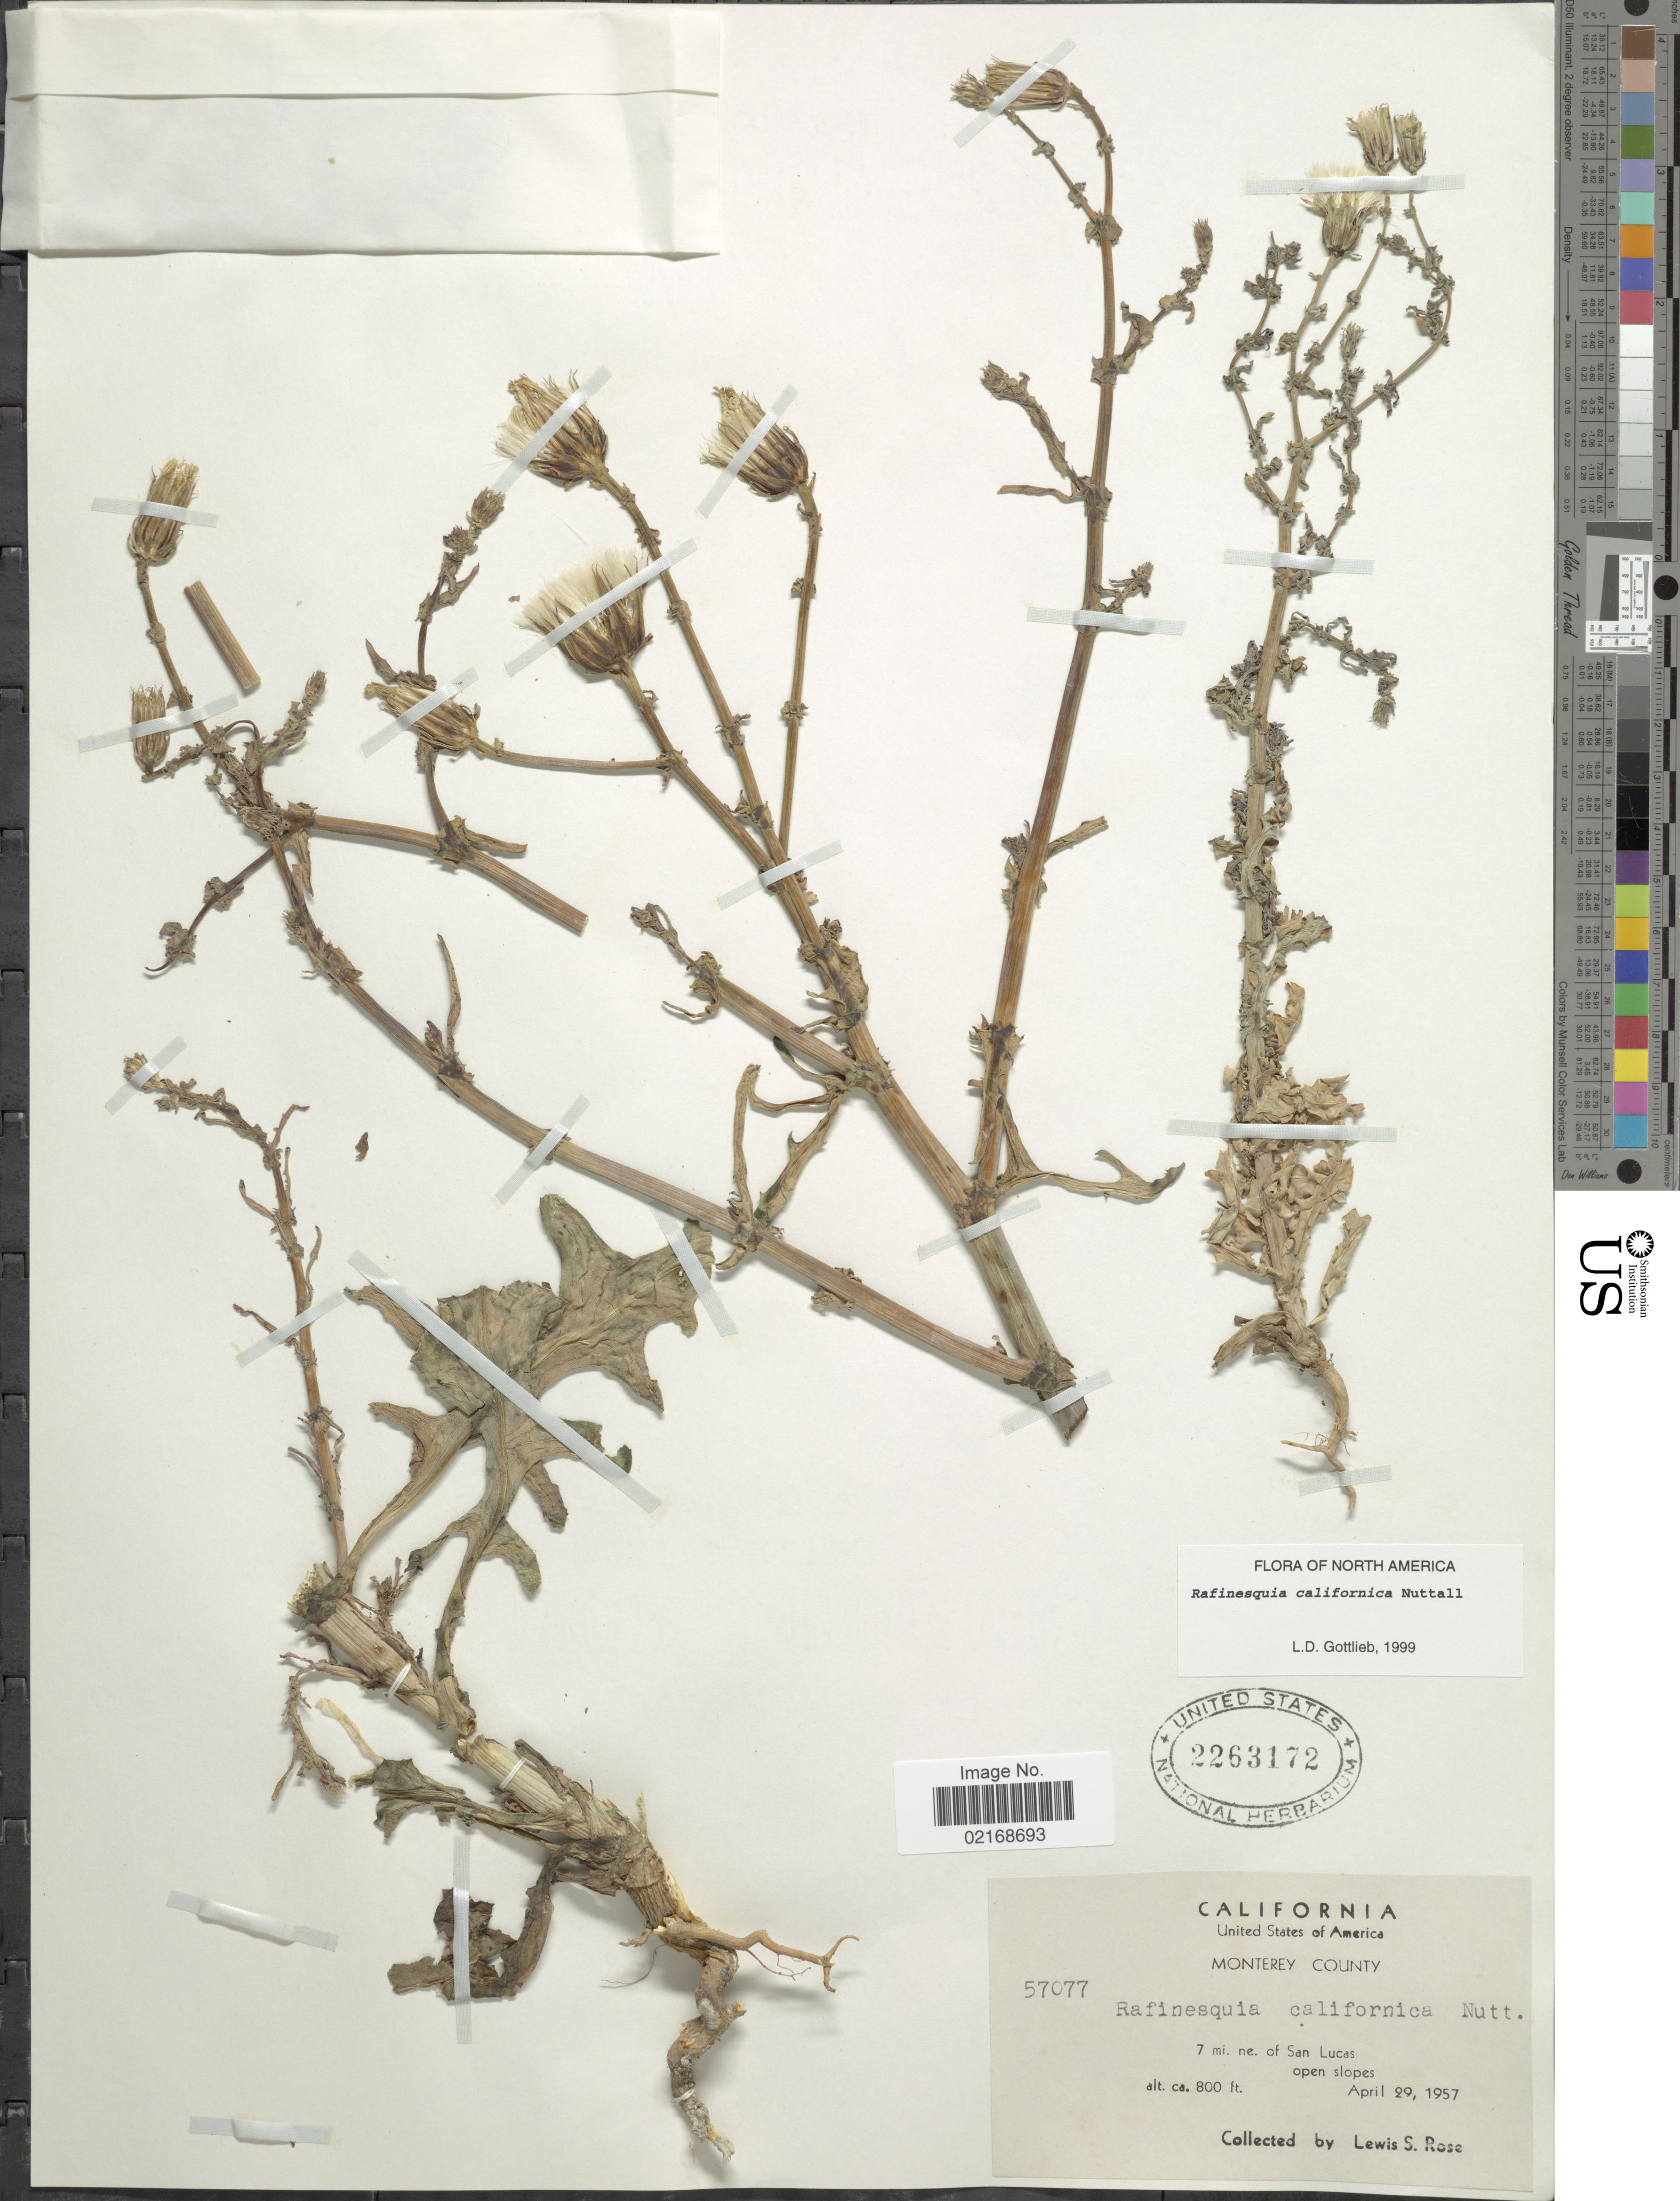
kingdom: Plantae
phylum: Tracheophyta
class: Magnoliopsida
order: Asterales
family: Asteraceae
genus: Rafinesquia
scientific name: Rafinesquia californica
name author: Nutt.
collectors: L. S. Rose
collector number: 57077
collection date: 1957-04-29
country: United States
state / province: California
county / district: Monterey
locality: Monterey County, 7 mi. ne. of San Lucas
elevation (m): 244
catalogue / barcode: US 2263172